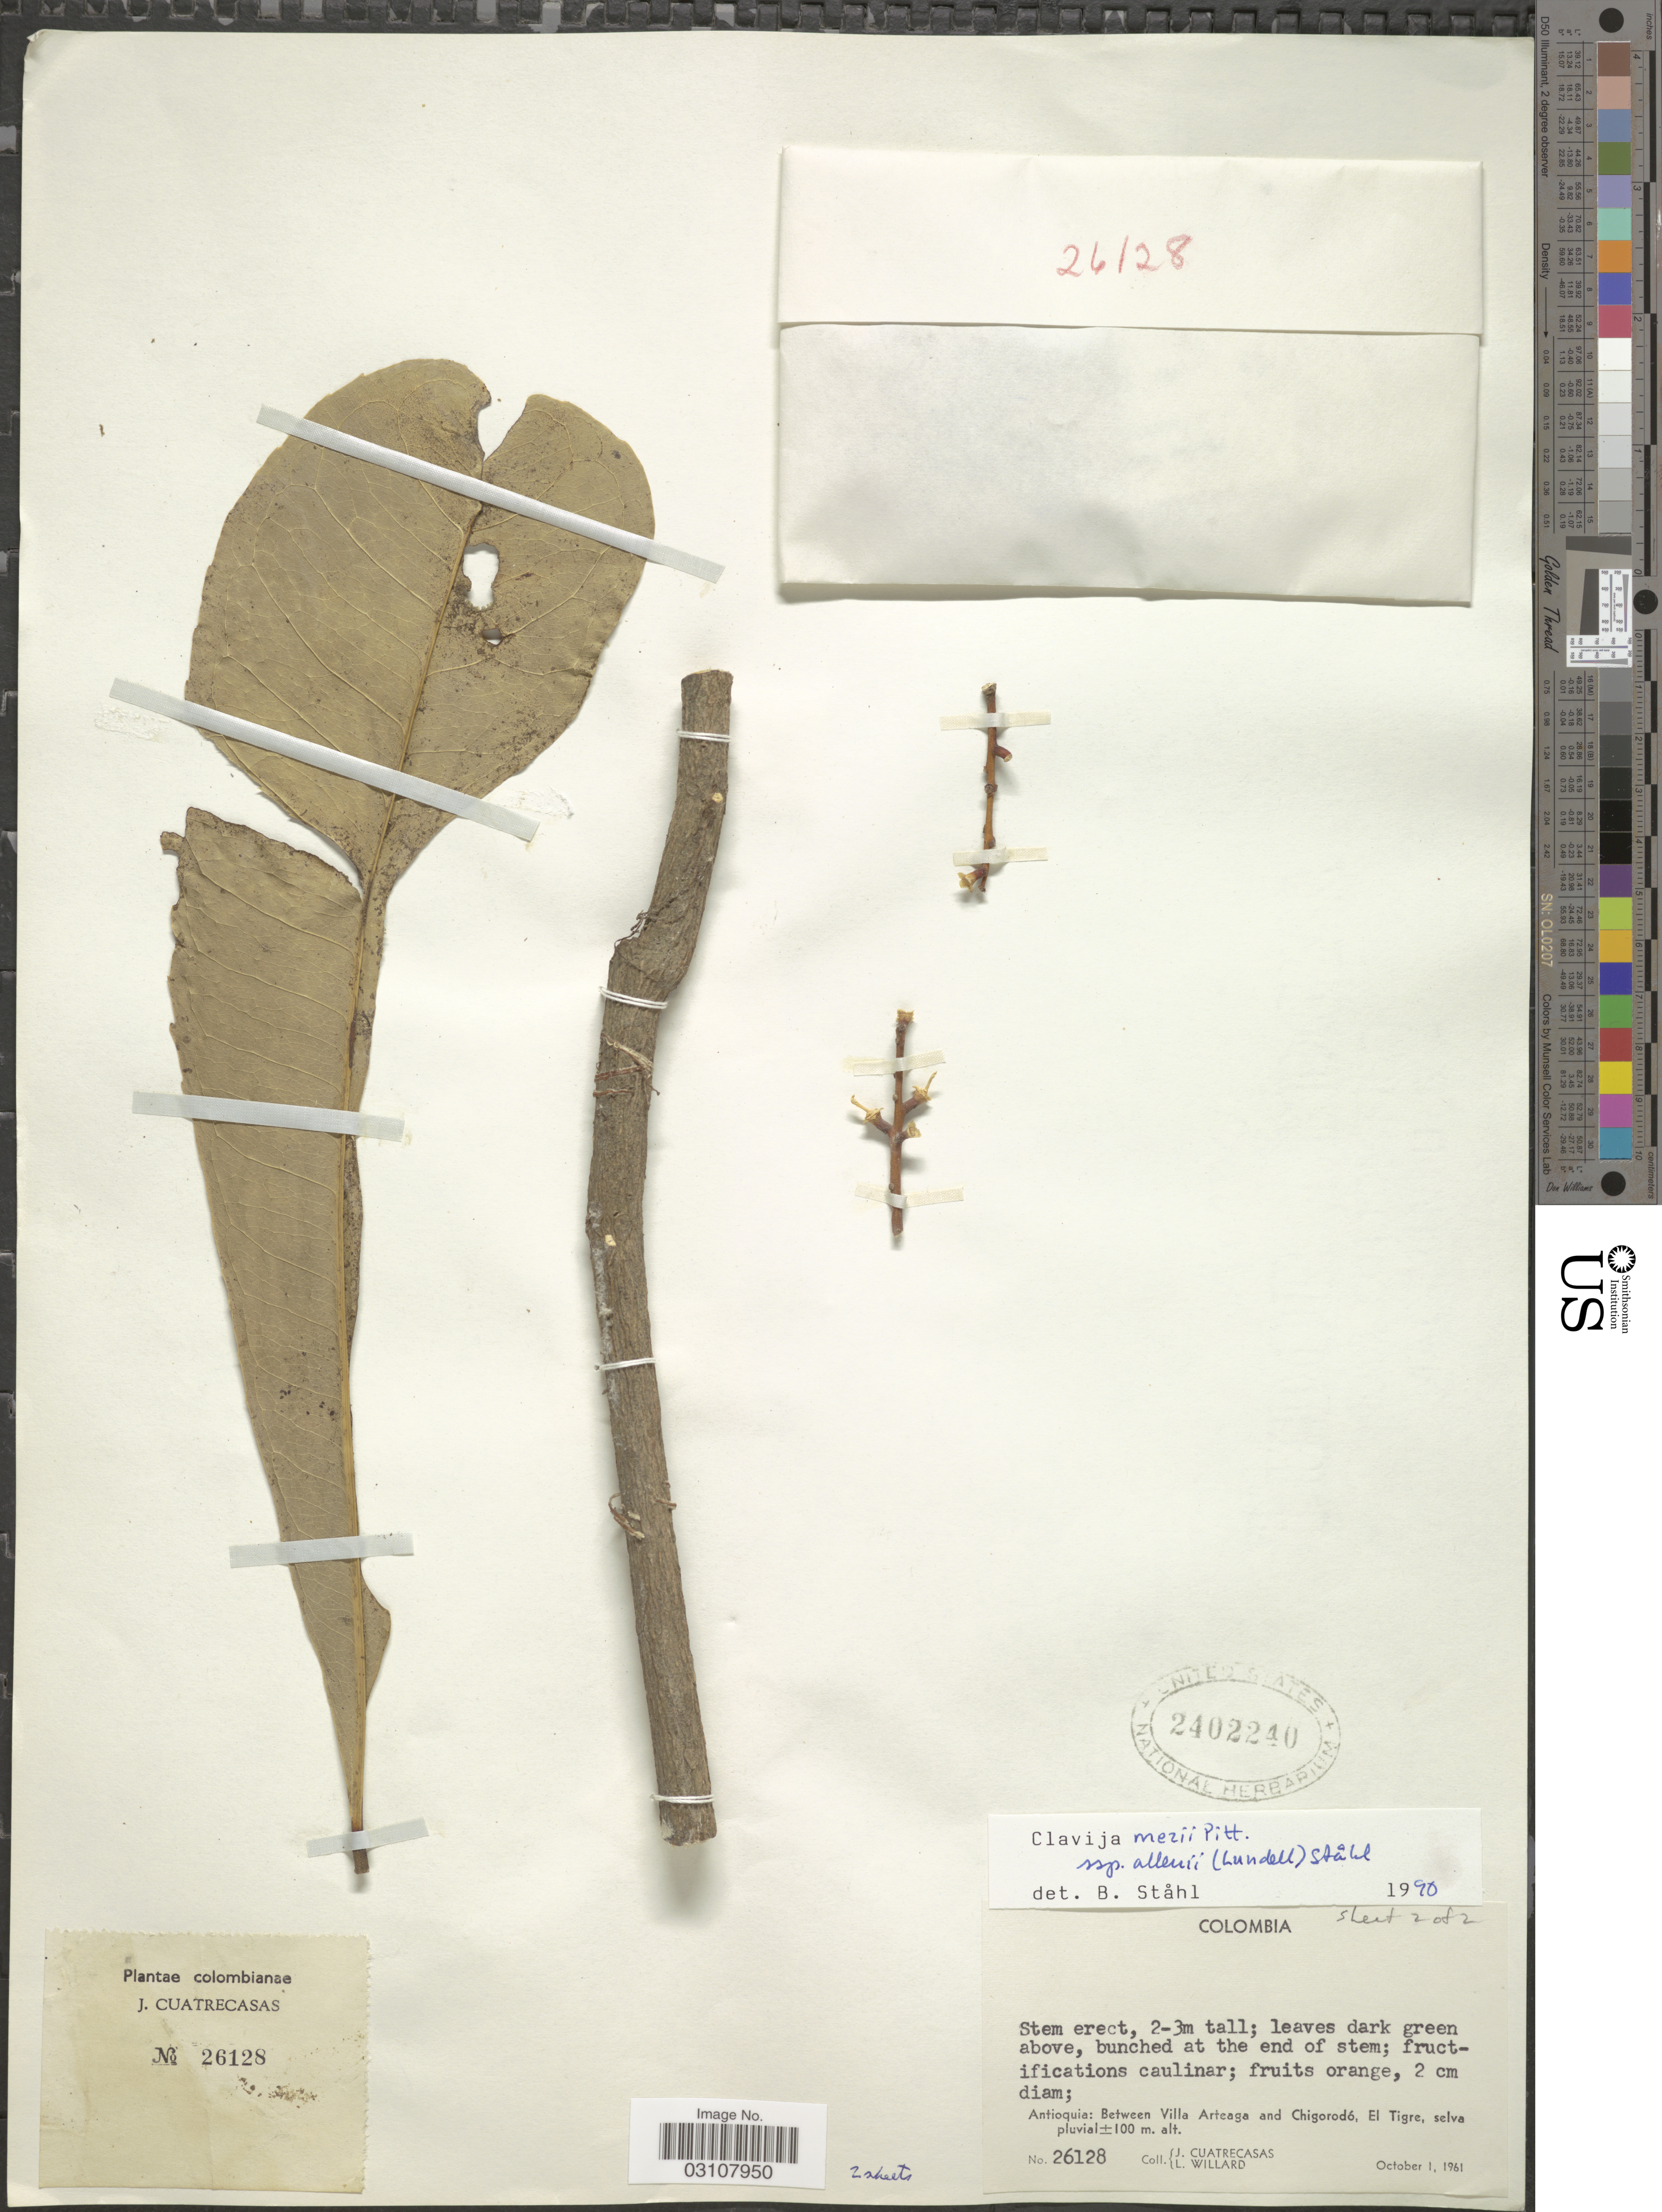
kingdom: Plantae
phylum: Tracheophyta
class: Magnoliopsida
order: Ericales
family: Primulaceae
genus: Clavija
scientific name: Clavija mezii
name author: Pittier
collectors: J. Cuatrecasas & L. Willard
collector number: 26128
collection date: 1961-10-01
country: Colombia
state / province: Antioquia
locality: Between Villa Arteaga and Chigorodó, El Tigre.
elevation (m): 100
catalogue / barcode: US 2402240